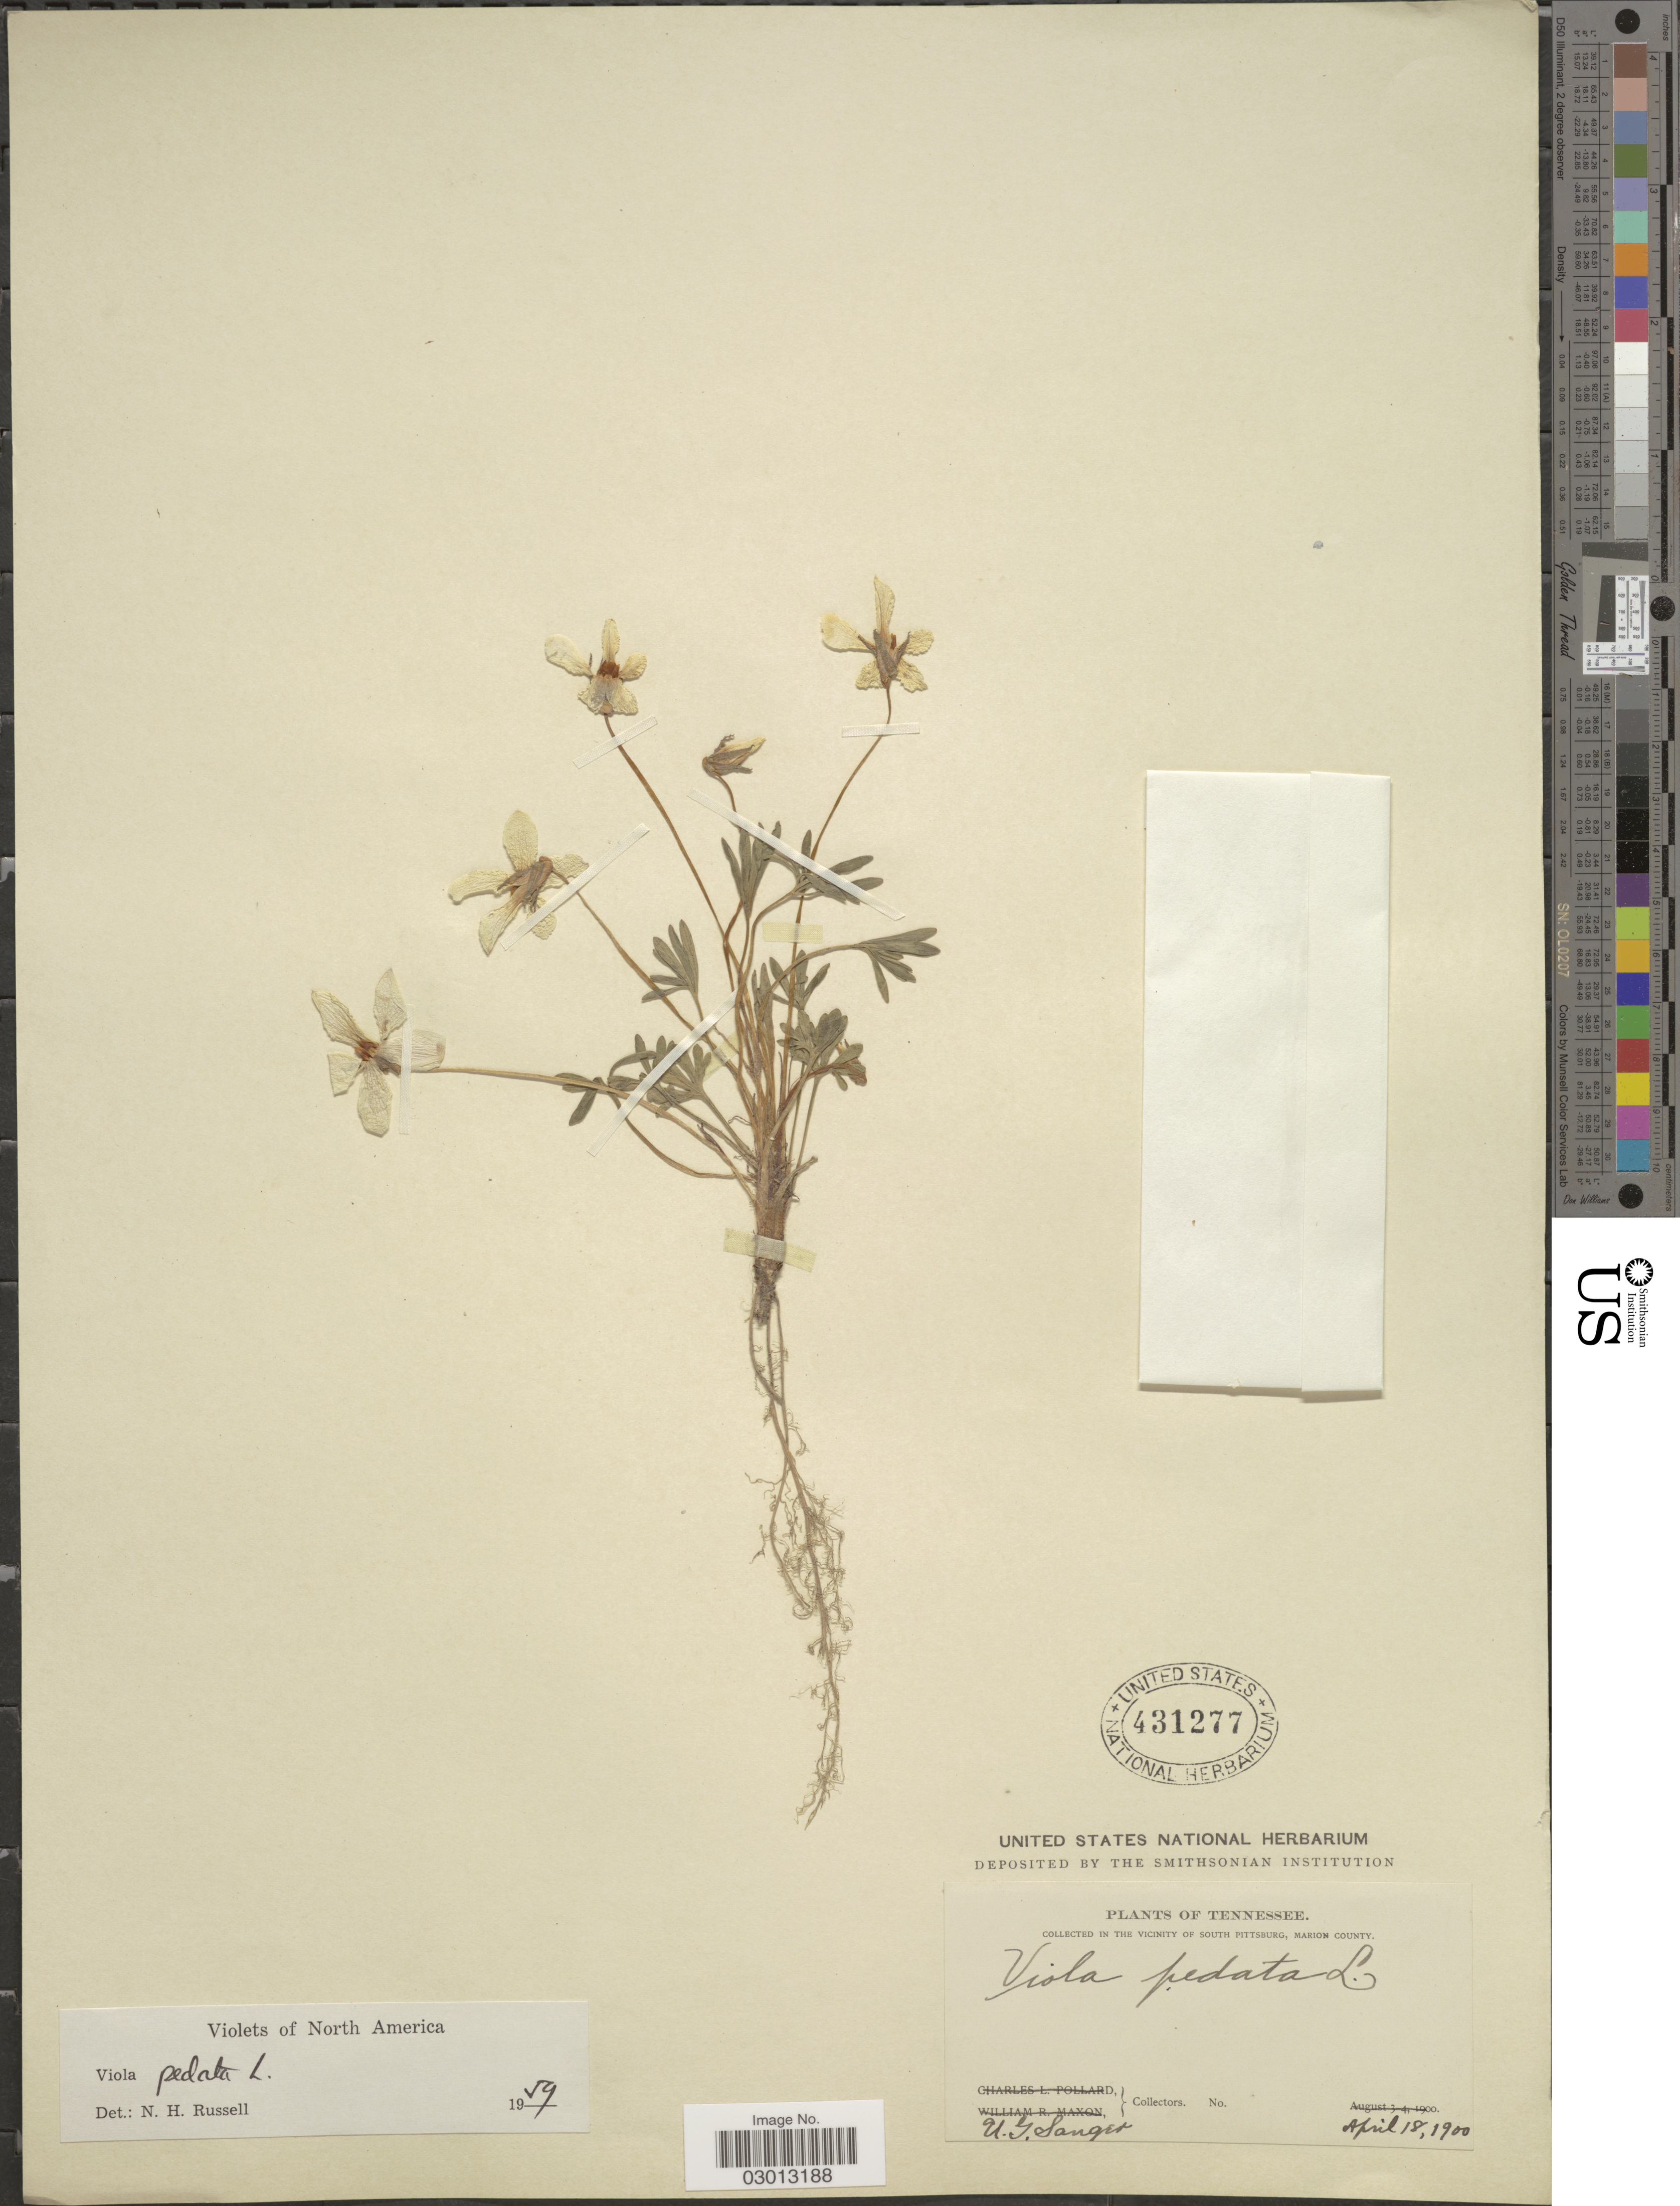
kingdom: Plantae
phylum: Tracheophyta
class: Magnoliopsida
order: Malpighiales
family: Violaceae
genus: Viola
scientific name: Viola pedata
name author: L.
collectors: N. Sanger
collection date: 1900-04-18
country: United States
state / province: Tennessee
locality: In the vicinity of South Pittsburg, Marion County.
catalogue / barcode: US 431277